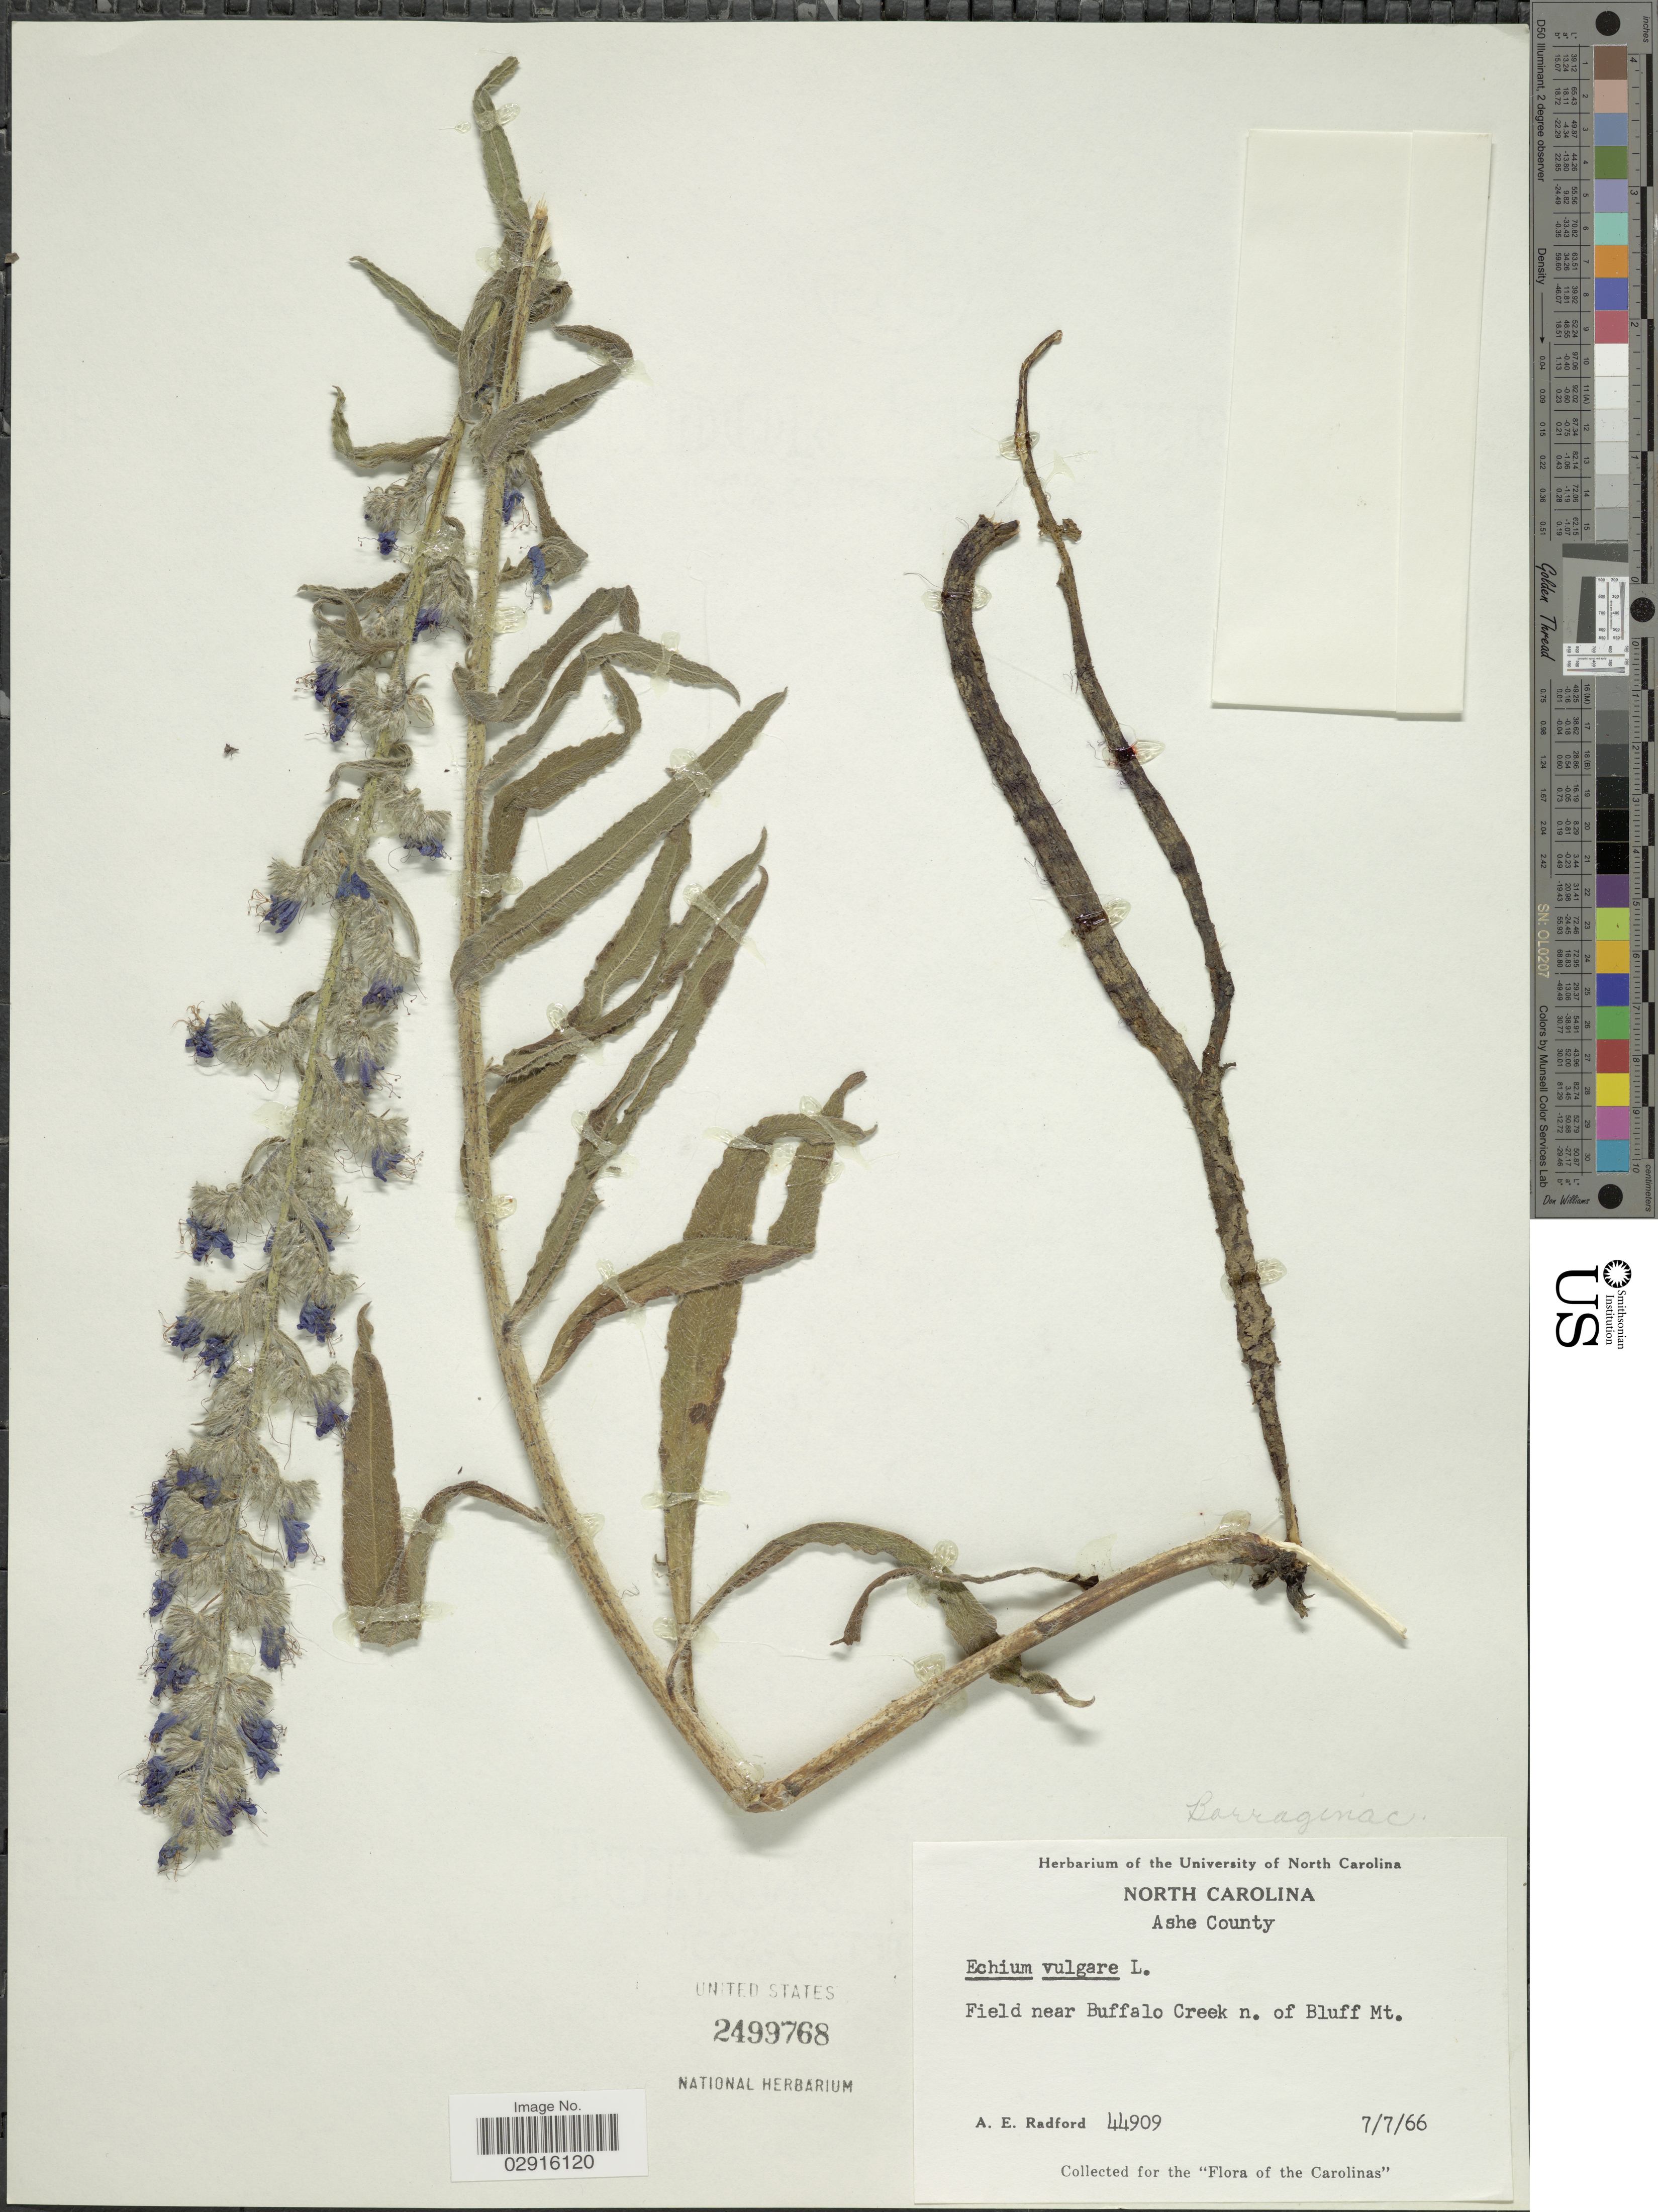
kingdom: Plantae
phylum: Tracheophyta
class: Magnoliopsida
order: Boraginales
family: Boraginaceae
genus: Echium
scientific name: Echium vulgare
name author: L.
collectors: A. E. Radford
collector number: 44909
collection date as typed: Transcribed d/m/y: 7/7/66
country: United States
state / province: North Carolina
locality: Ashe County. Field near Buffalo Creek n. of Bluff Mt.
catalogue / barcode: US 2499768